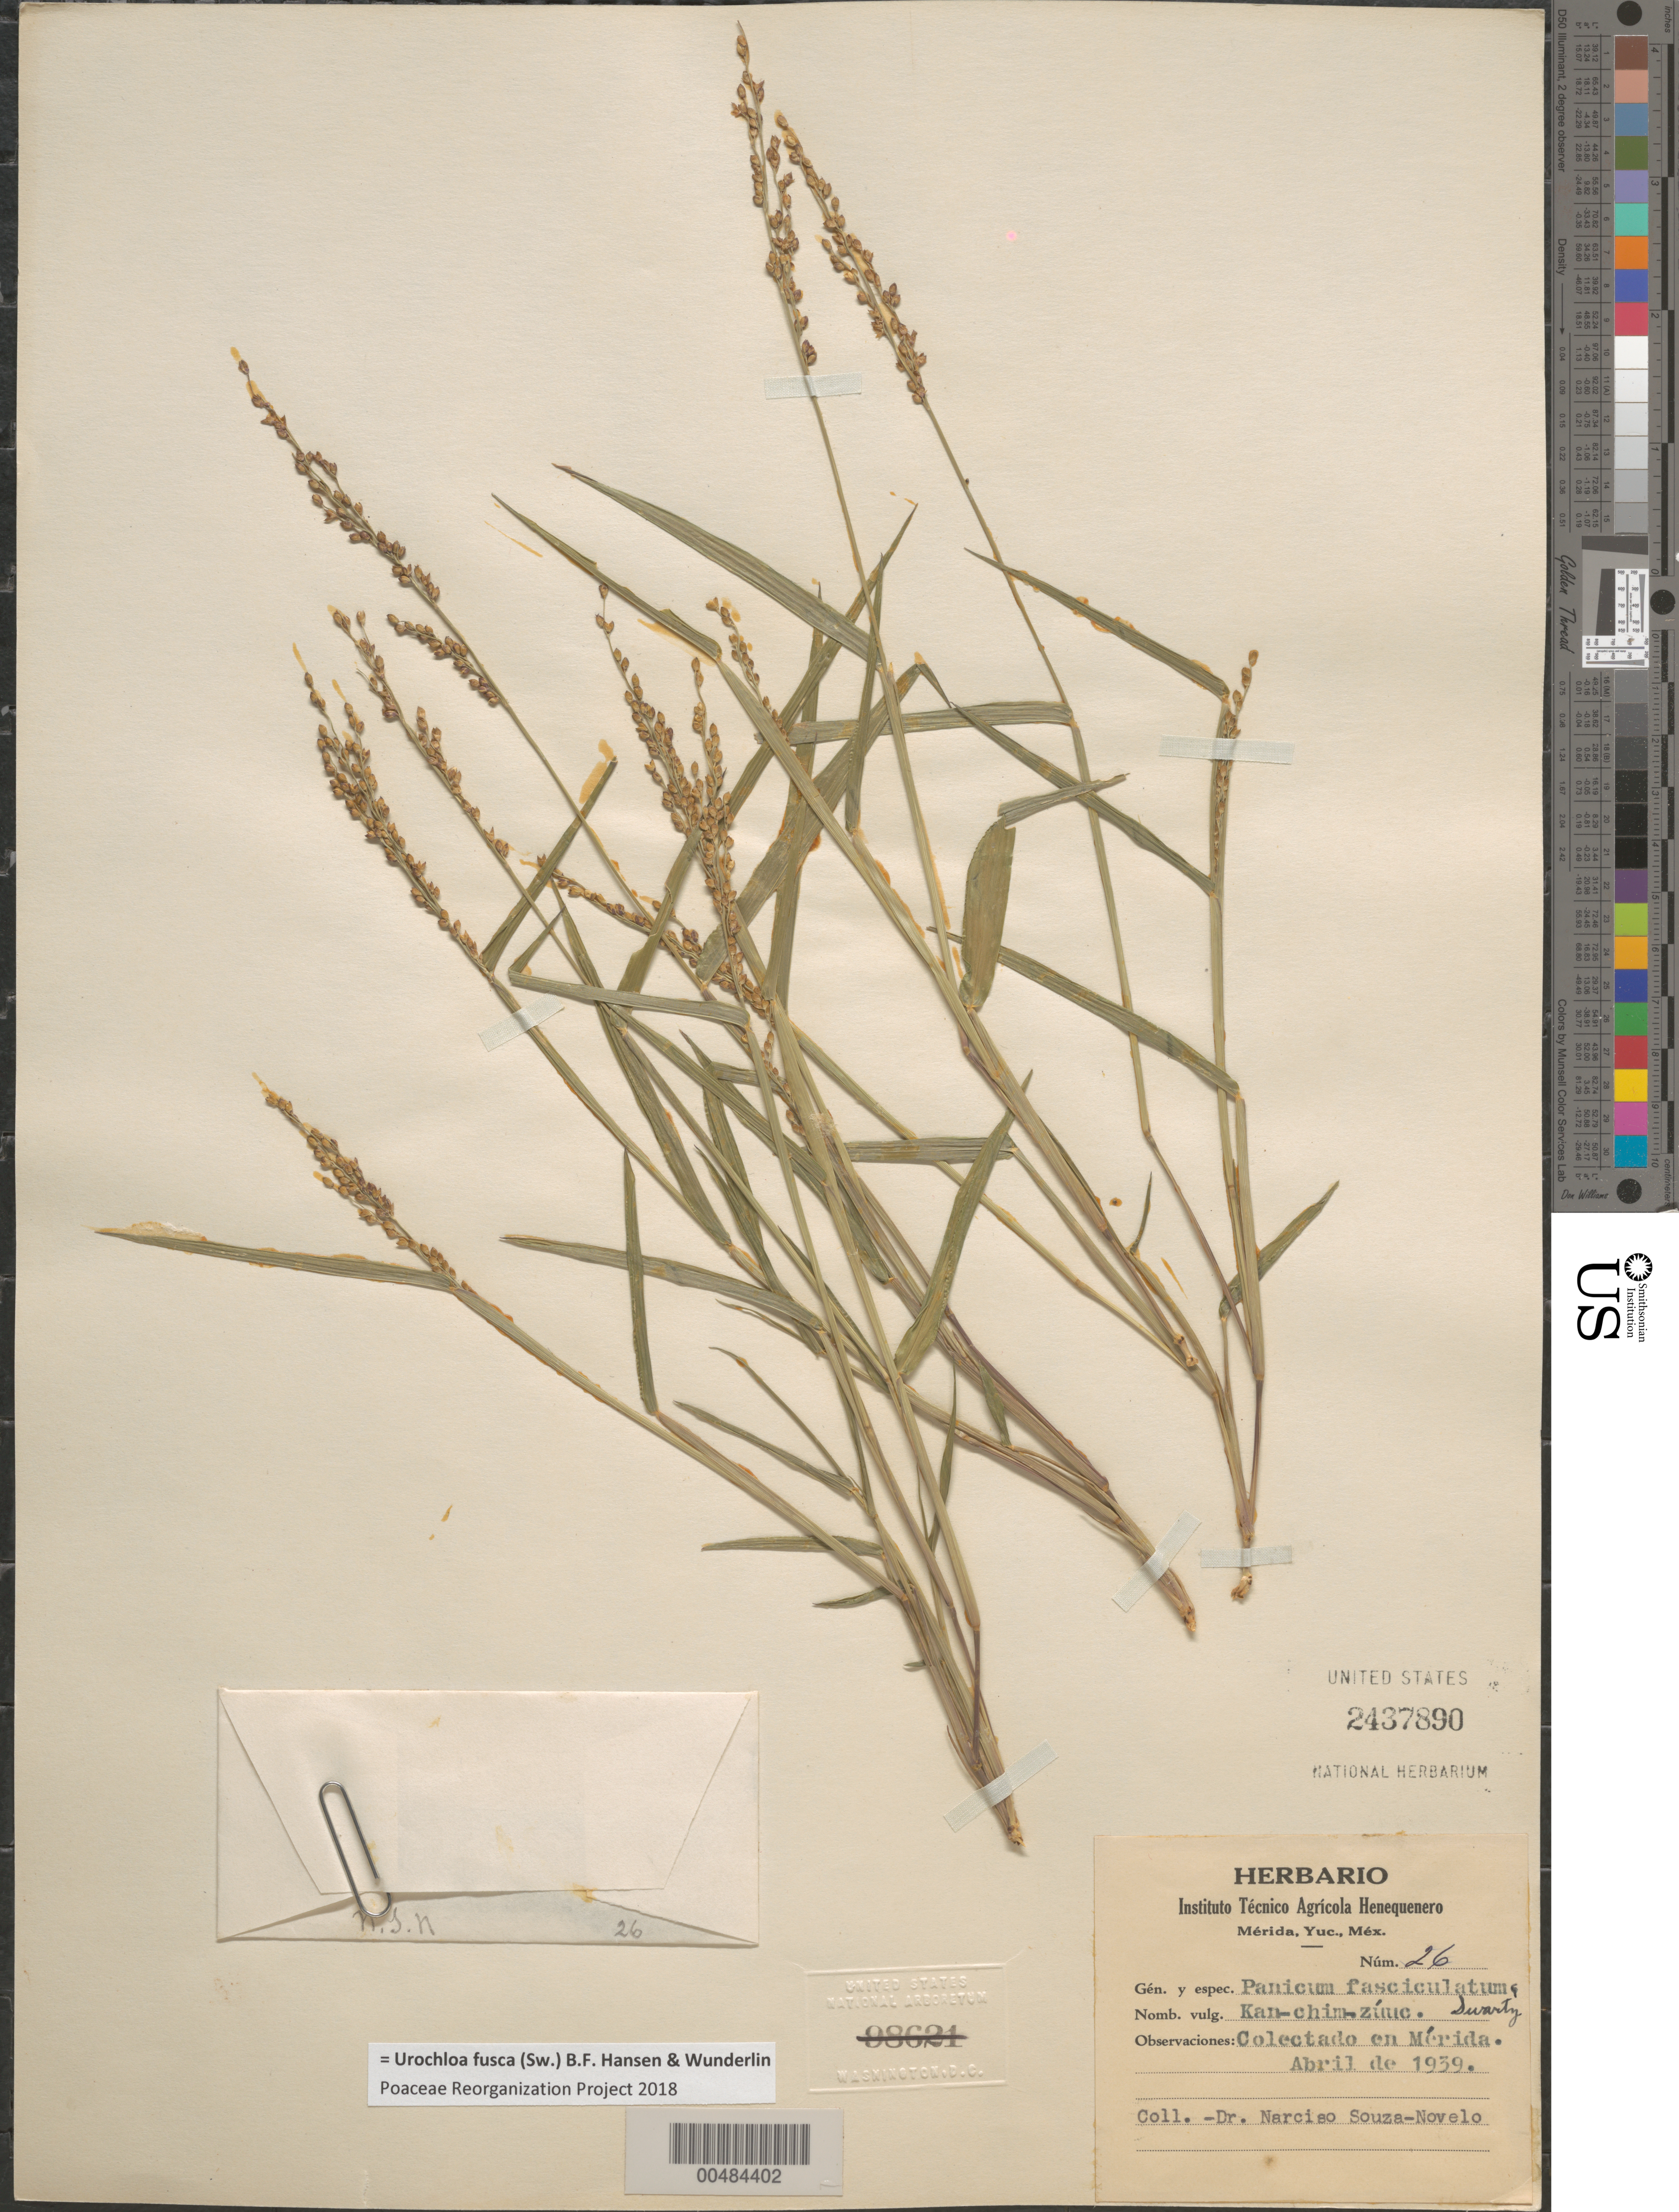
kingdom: Plantae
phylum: Tracheophyta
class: Liliopsida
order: Poales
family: Poaceae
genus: Brachiaria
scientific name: Brachiaria fasciculata var. reticulata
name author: (Torr.) Beetle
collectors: N. Souza-Novelo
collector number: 26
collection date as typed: Apr 1939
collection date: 1939-04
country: Mexico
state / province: Yucatan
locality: M‚rida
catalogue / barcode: US 2437890